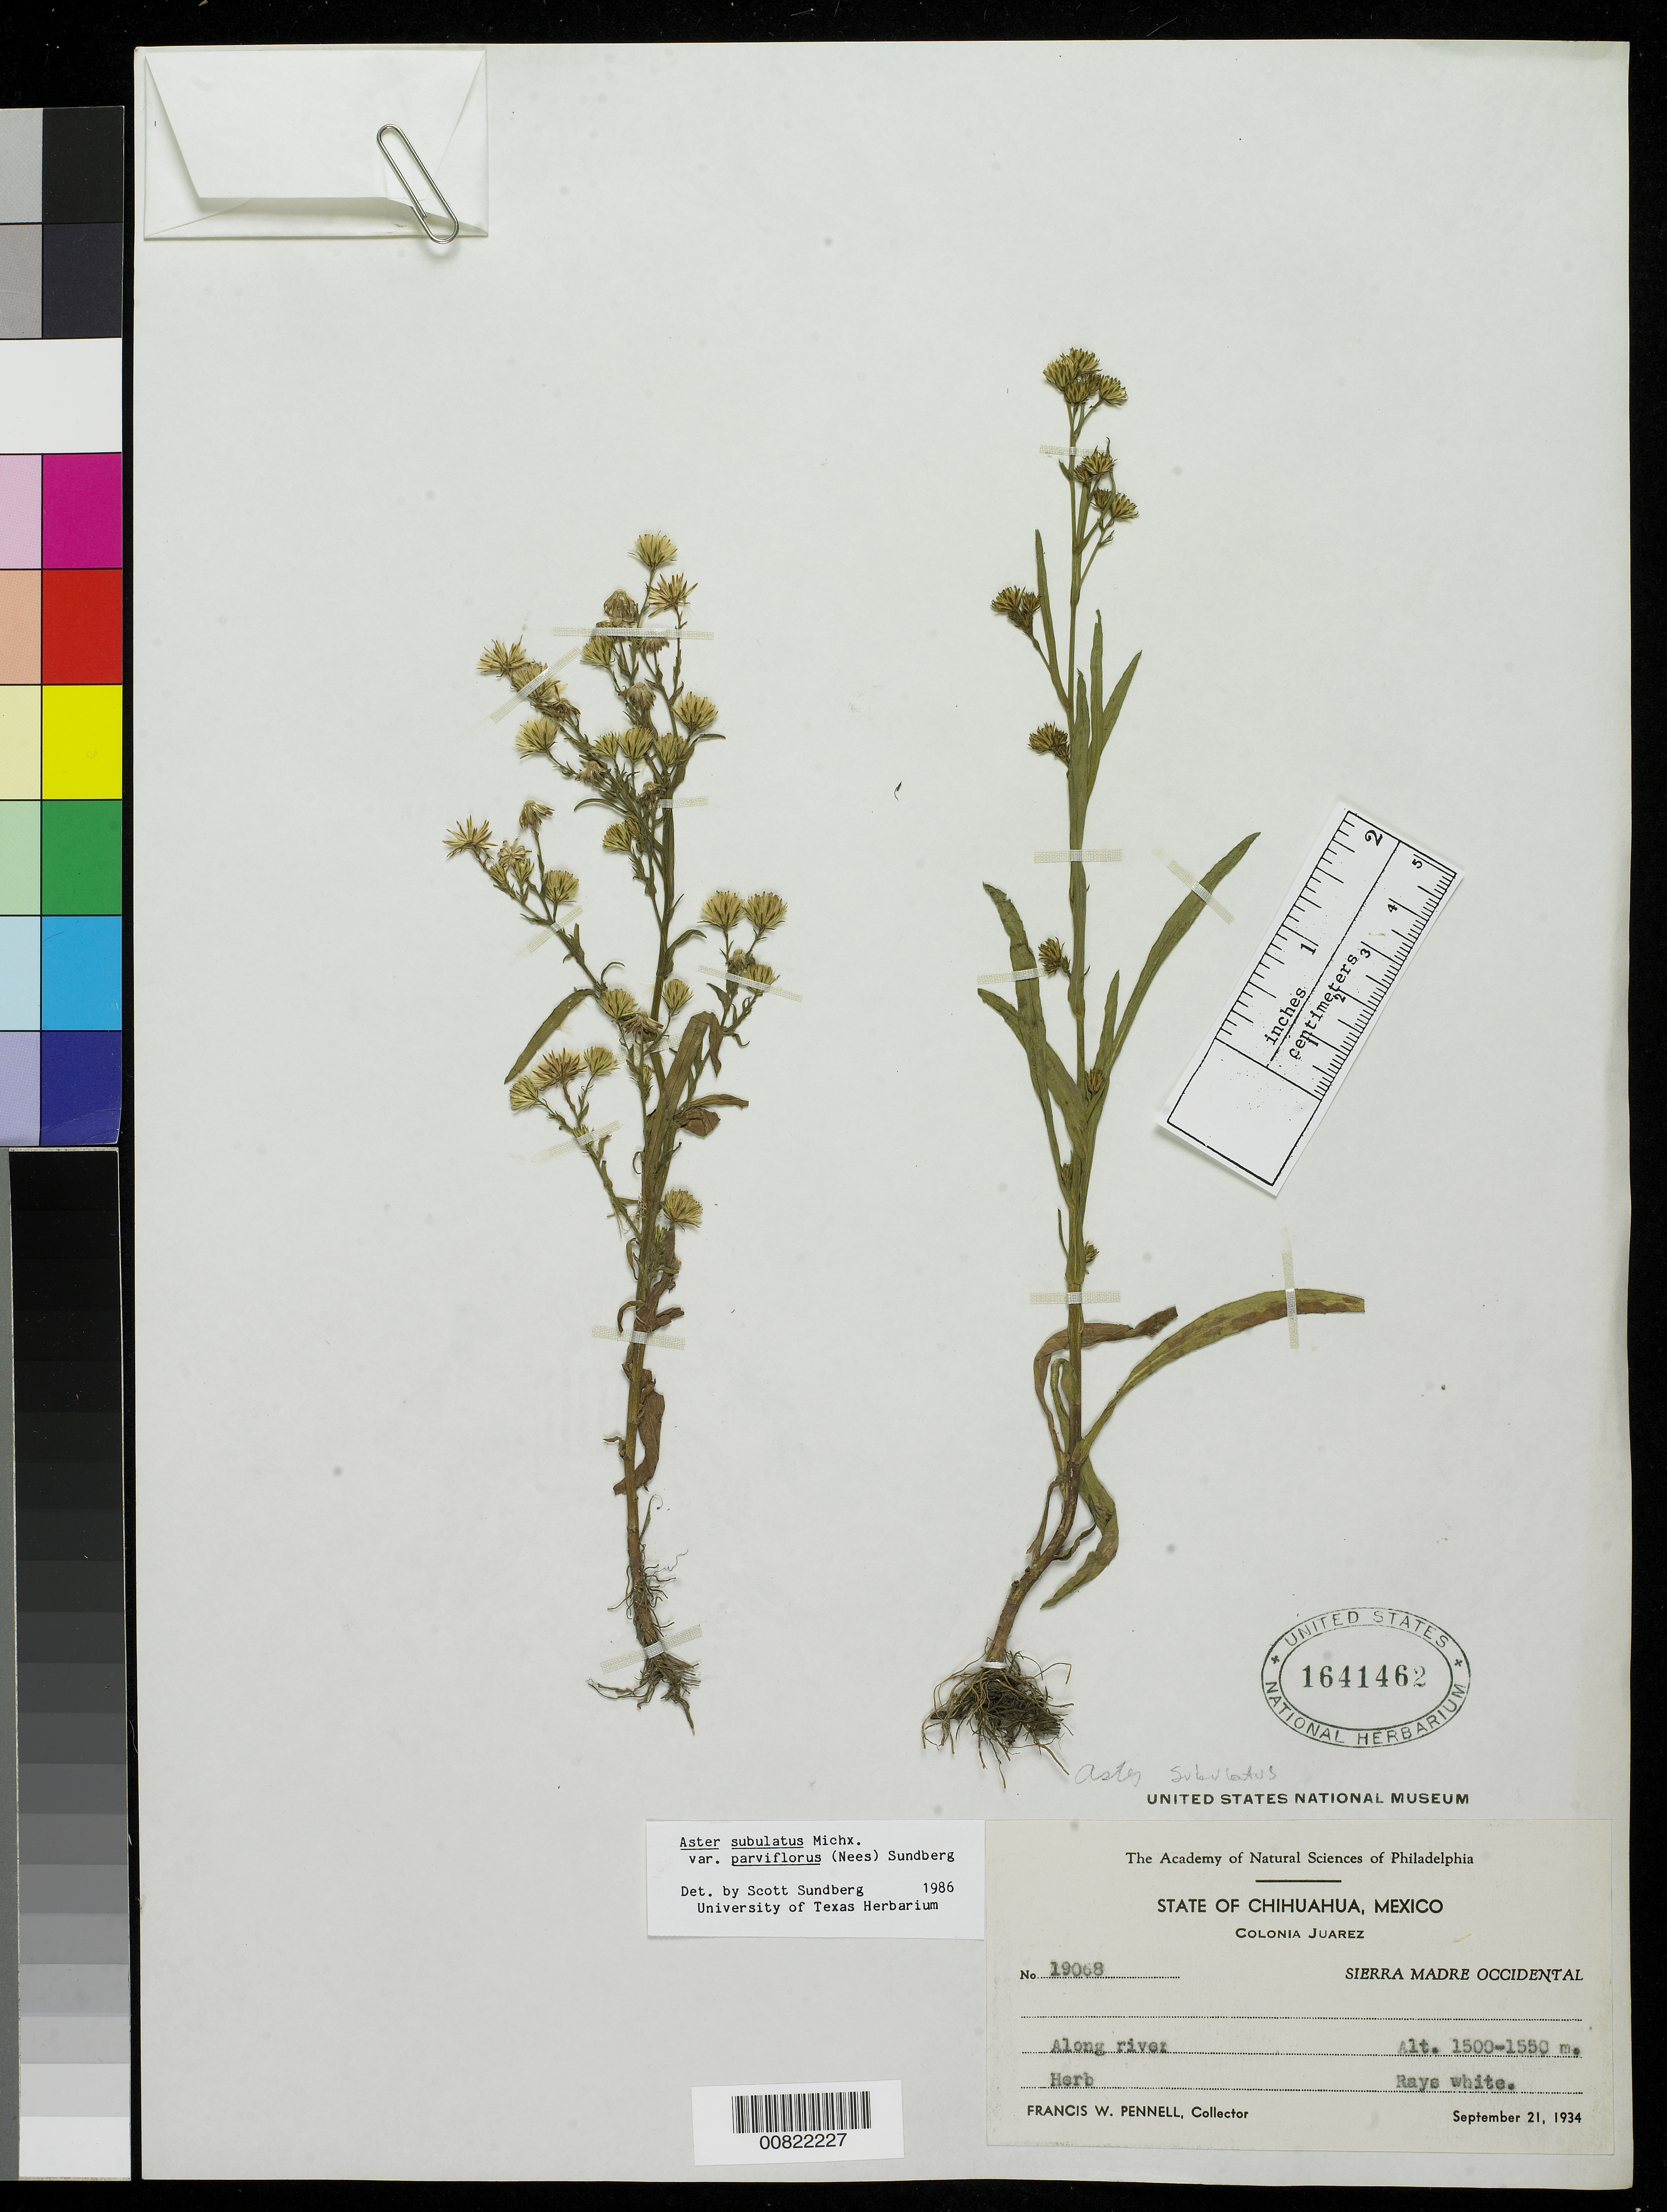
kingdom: Plantae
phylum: Tracheophyta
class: Magnoliopsida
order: Asterales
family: Asteraceae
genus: Symphyotrichum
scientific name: Symphyotrichum subulatum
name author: (Michx.) G.L. Nesom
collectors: F. W. Pennell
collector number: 19068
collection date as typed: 21 Sep 1934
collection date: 1934-09-21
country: Mexico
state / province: Chihuahua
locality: Colonia Juárez, Chihuahua.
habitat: Along river.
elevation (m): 1550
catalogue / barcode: US 1641462